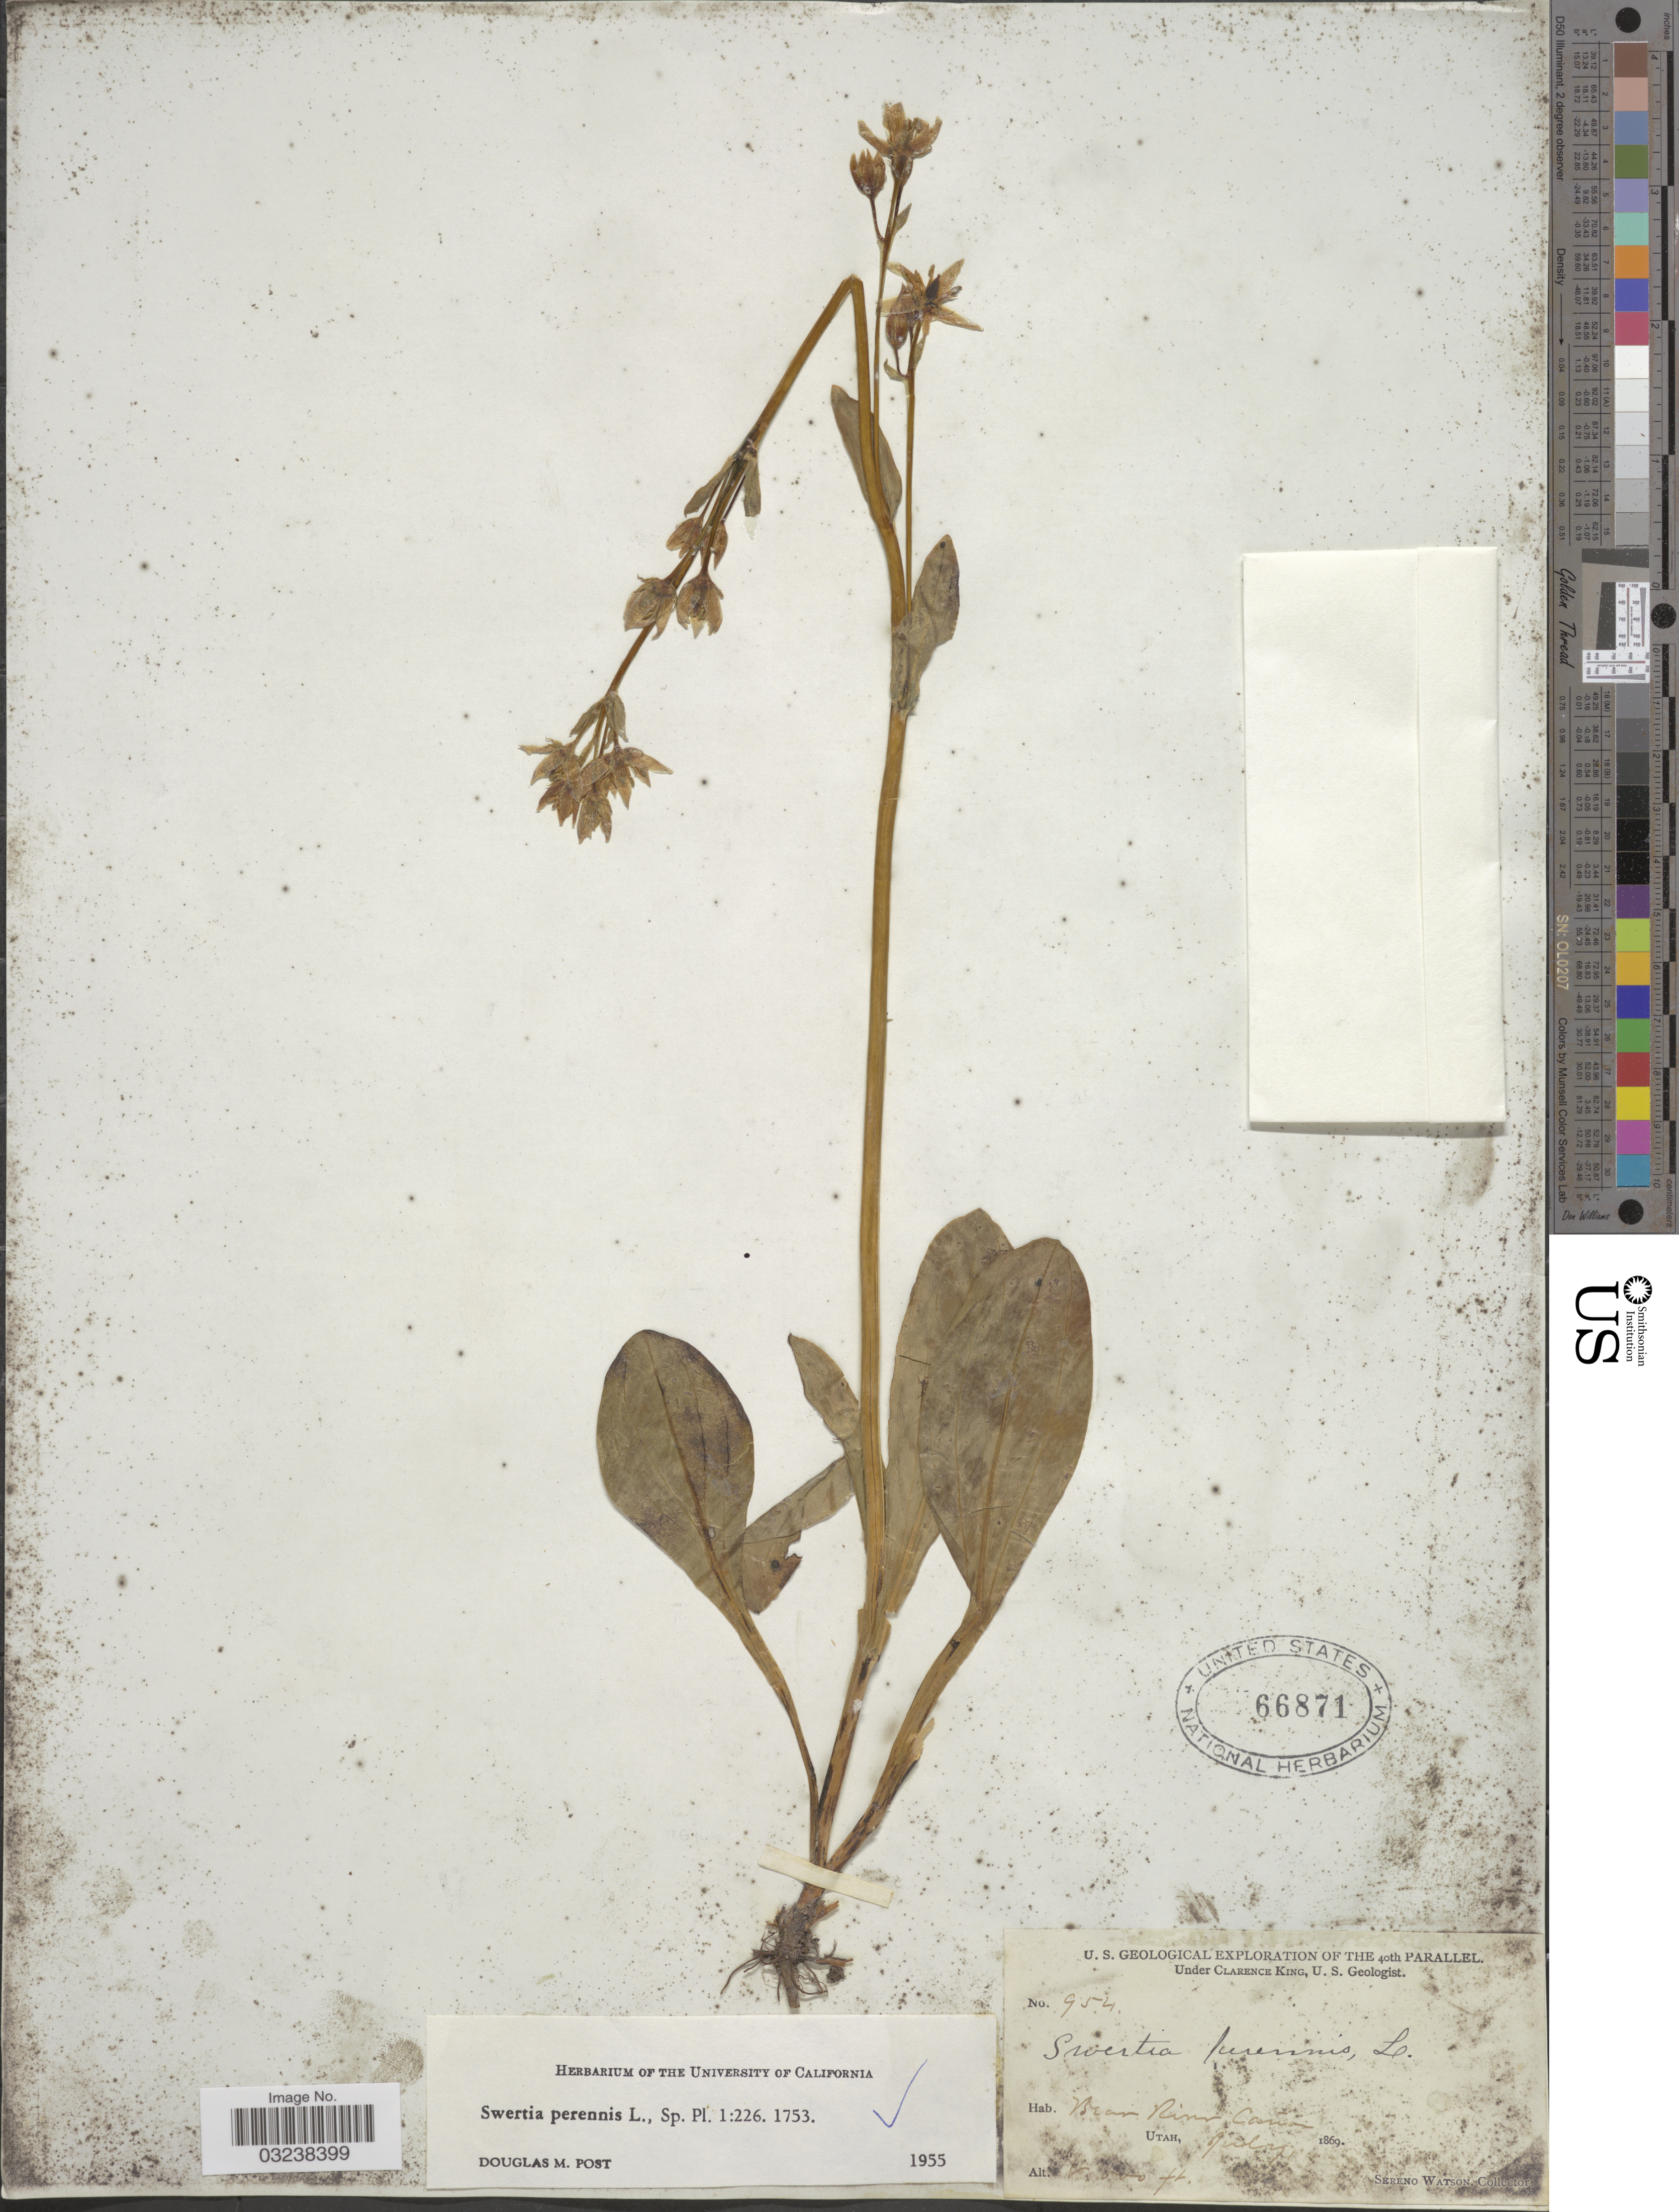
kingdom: Plantae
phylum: Tracheophyta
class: Magnoliopsida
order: Gentianales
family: Gentianaceae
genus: Swertia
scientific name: Swertia perennis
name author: L.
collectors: S. Watson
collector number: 954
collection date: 1869-07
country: United States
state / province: Utah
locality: Bear River Cañon.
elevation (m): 610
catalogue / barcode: US 66871